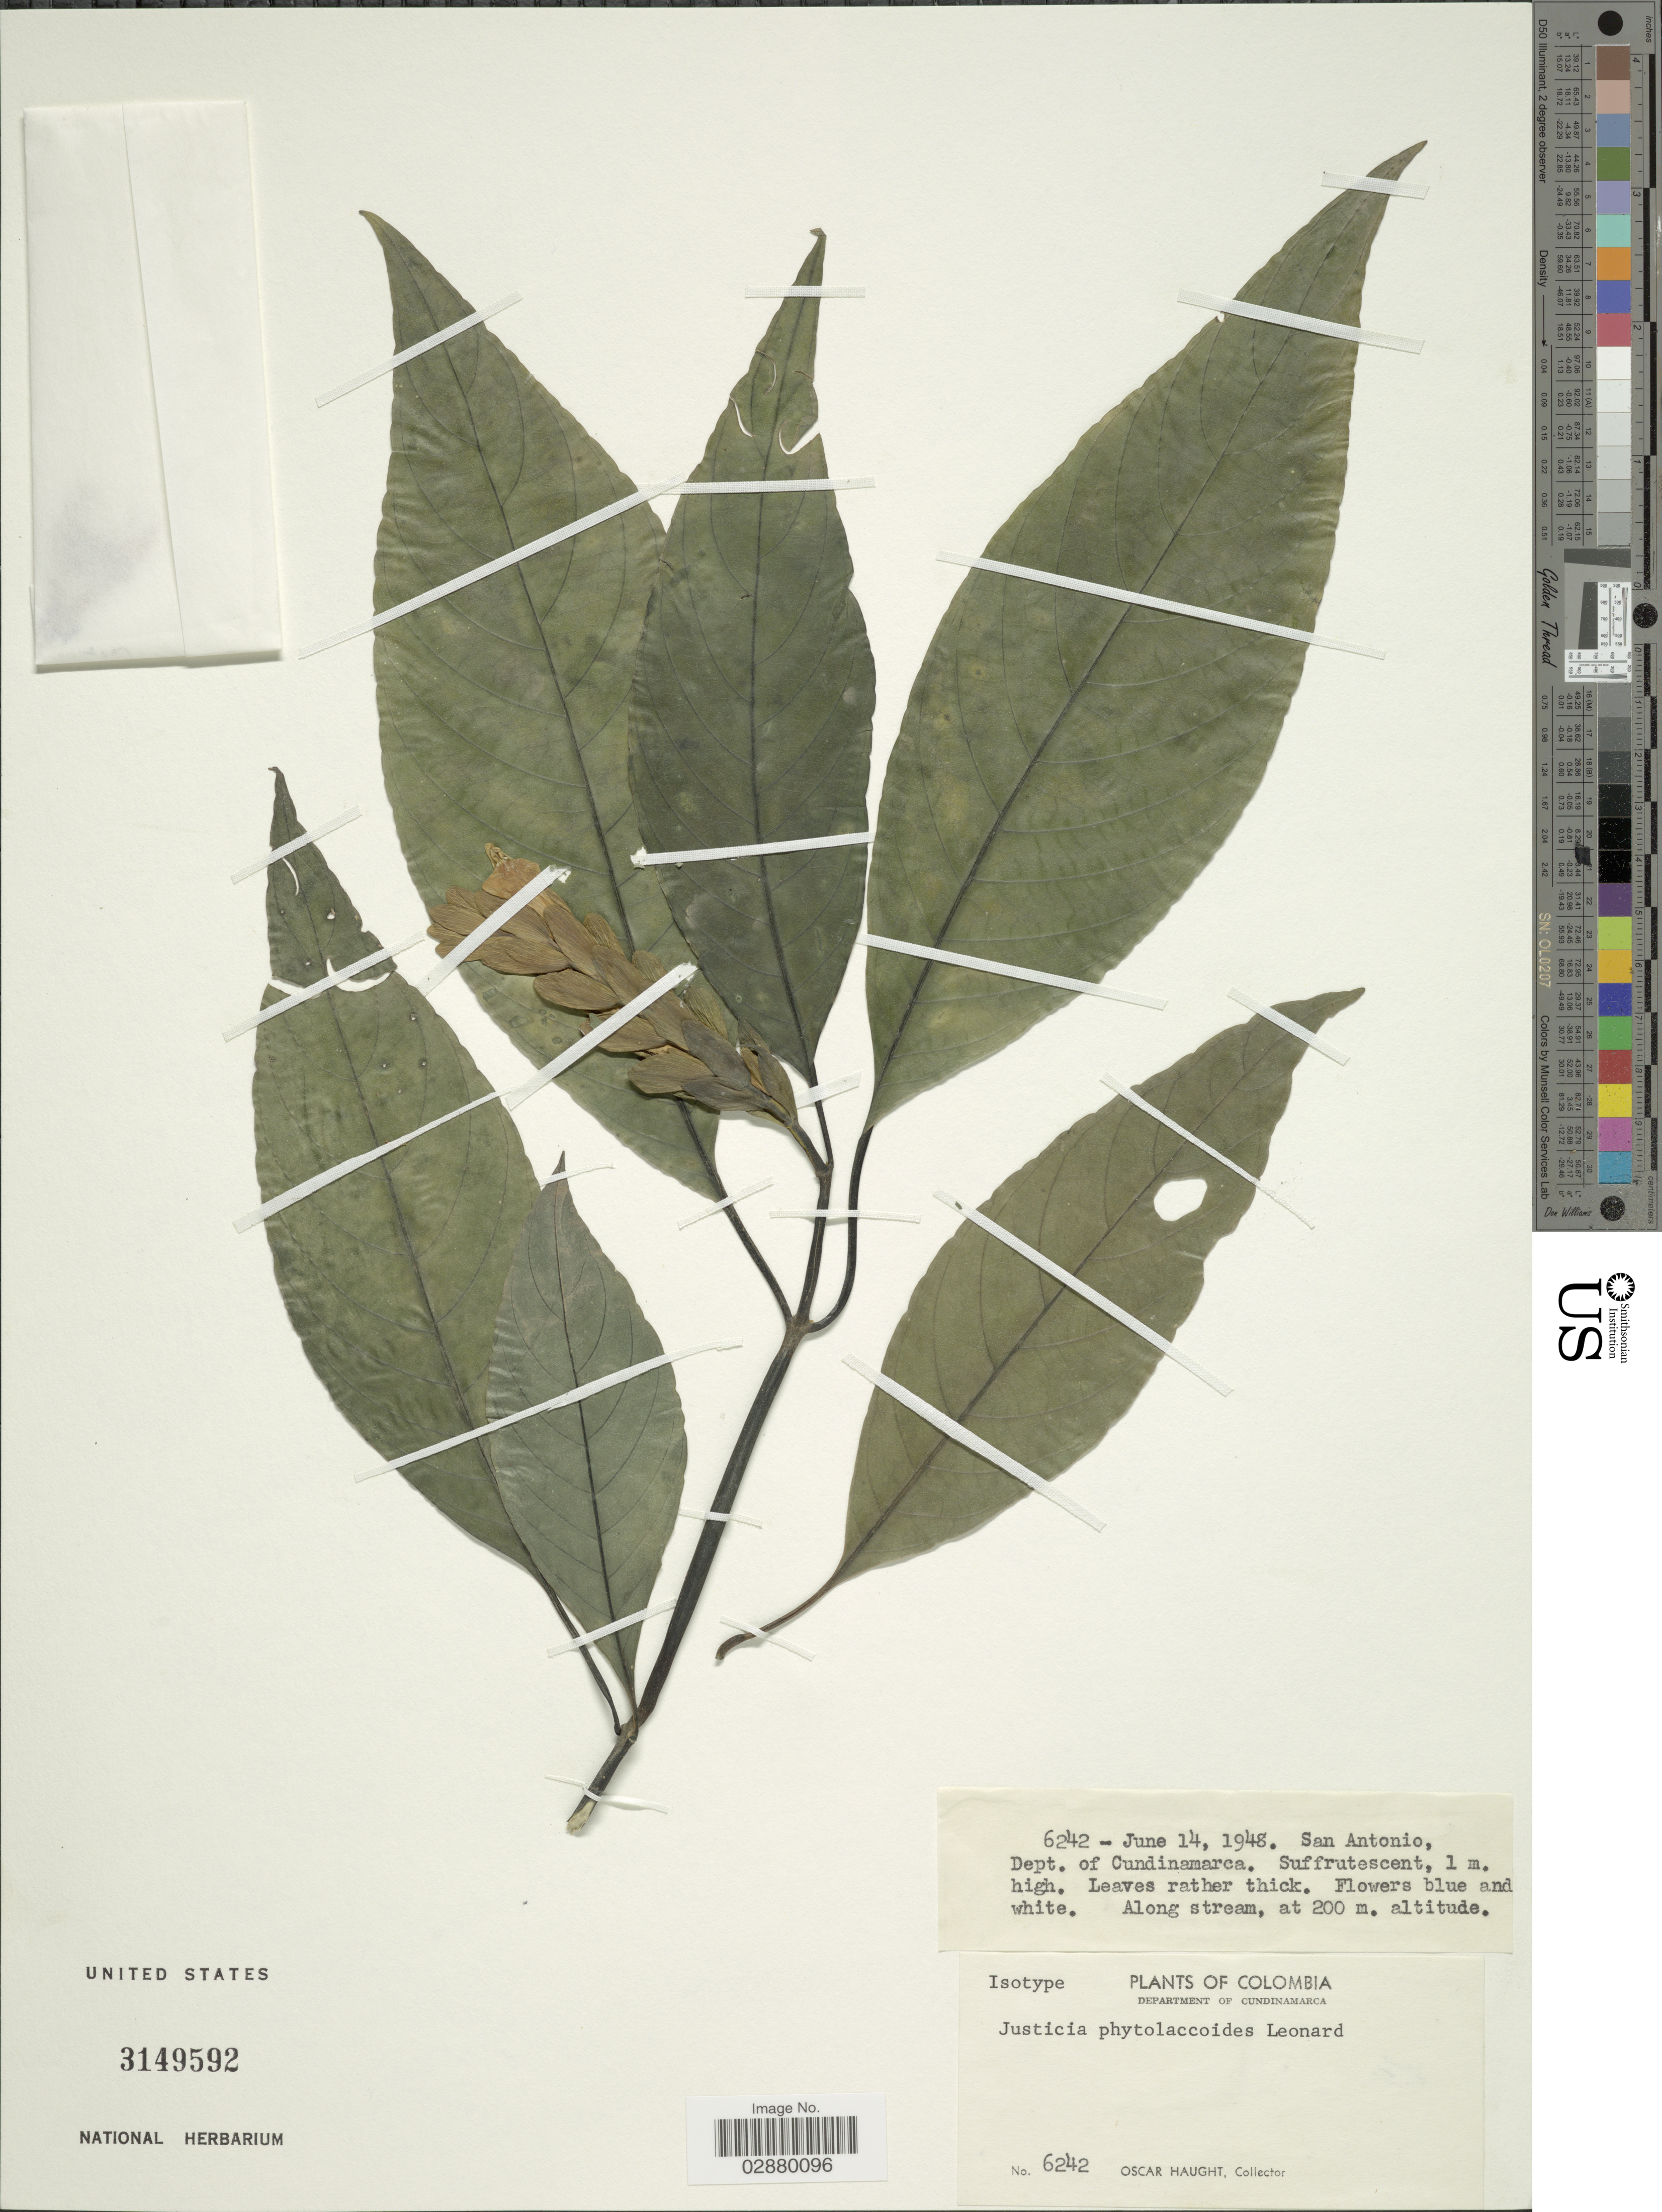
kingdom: Plantae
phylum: Tracheophyta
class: Magnoliopsida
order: Lamiales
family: Acanthaceae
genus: Justicia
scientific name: Justicia phytolaccoides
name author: Leonard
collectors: O. Haught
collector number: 6242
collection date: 1948-06-14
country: Colombia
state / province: Cundinamarca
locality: San Antonio, Department of Cundinamarca.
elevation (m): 200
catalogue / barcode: US 3149592